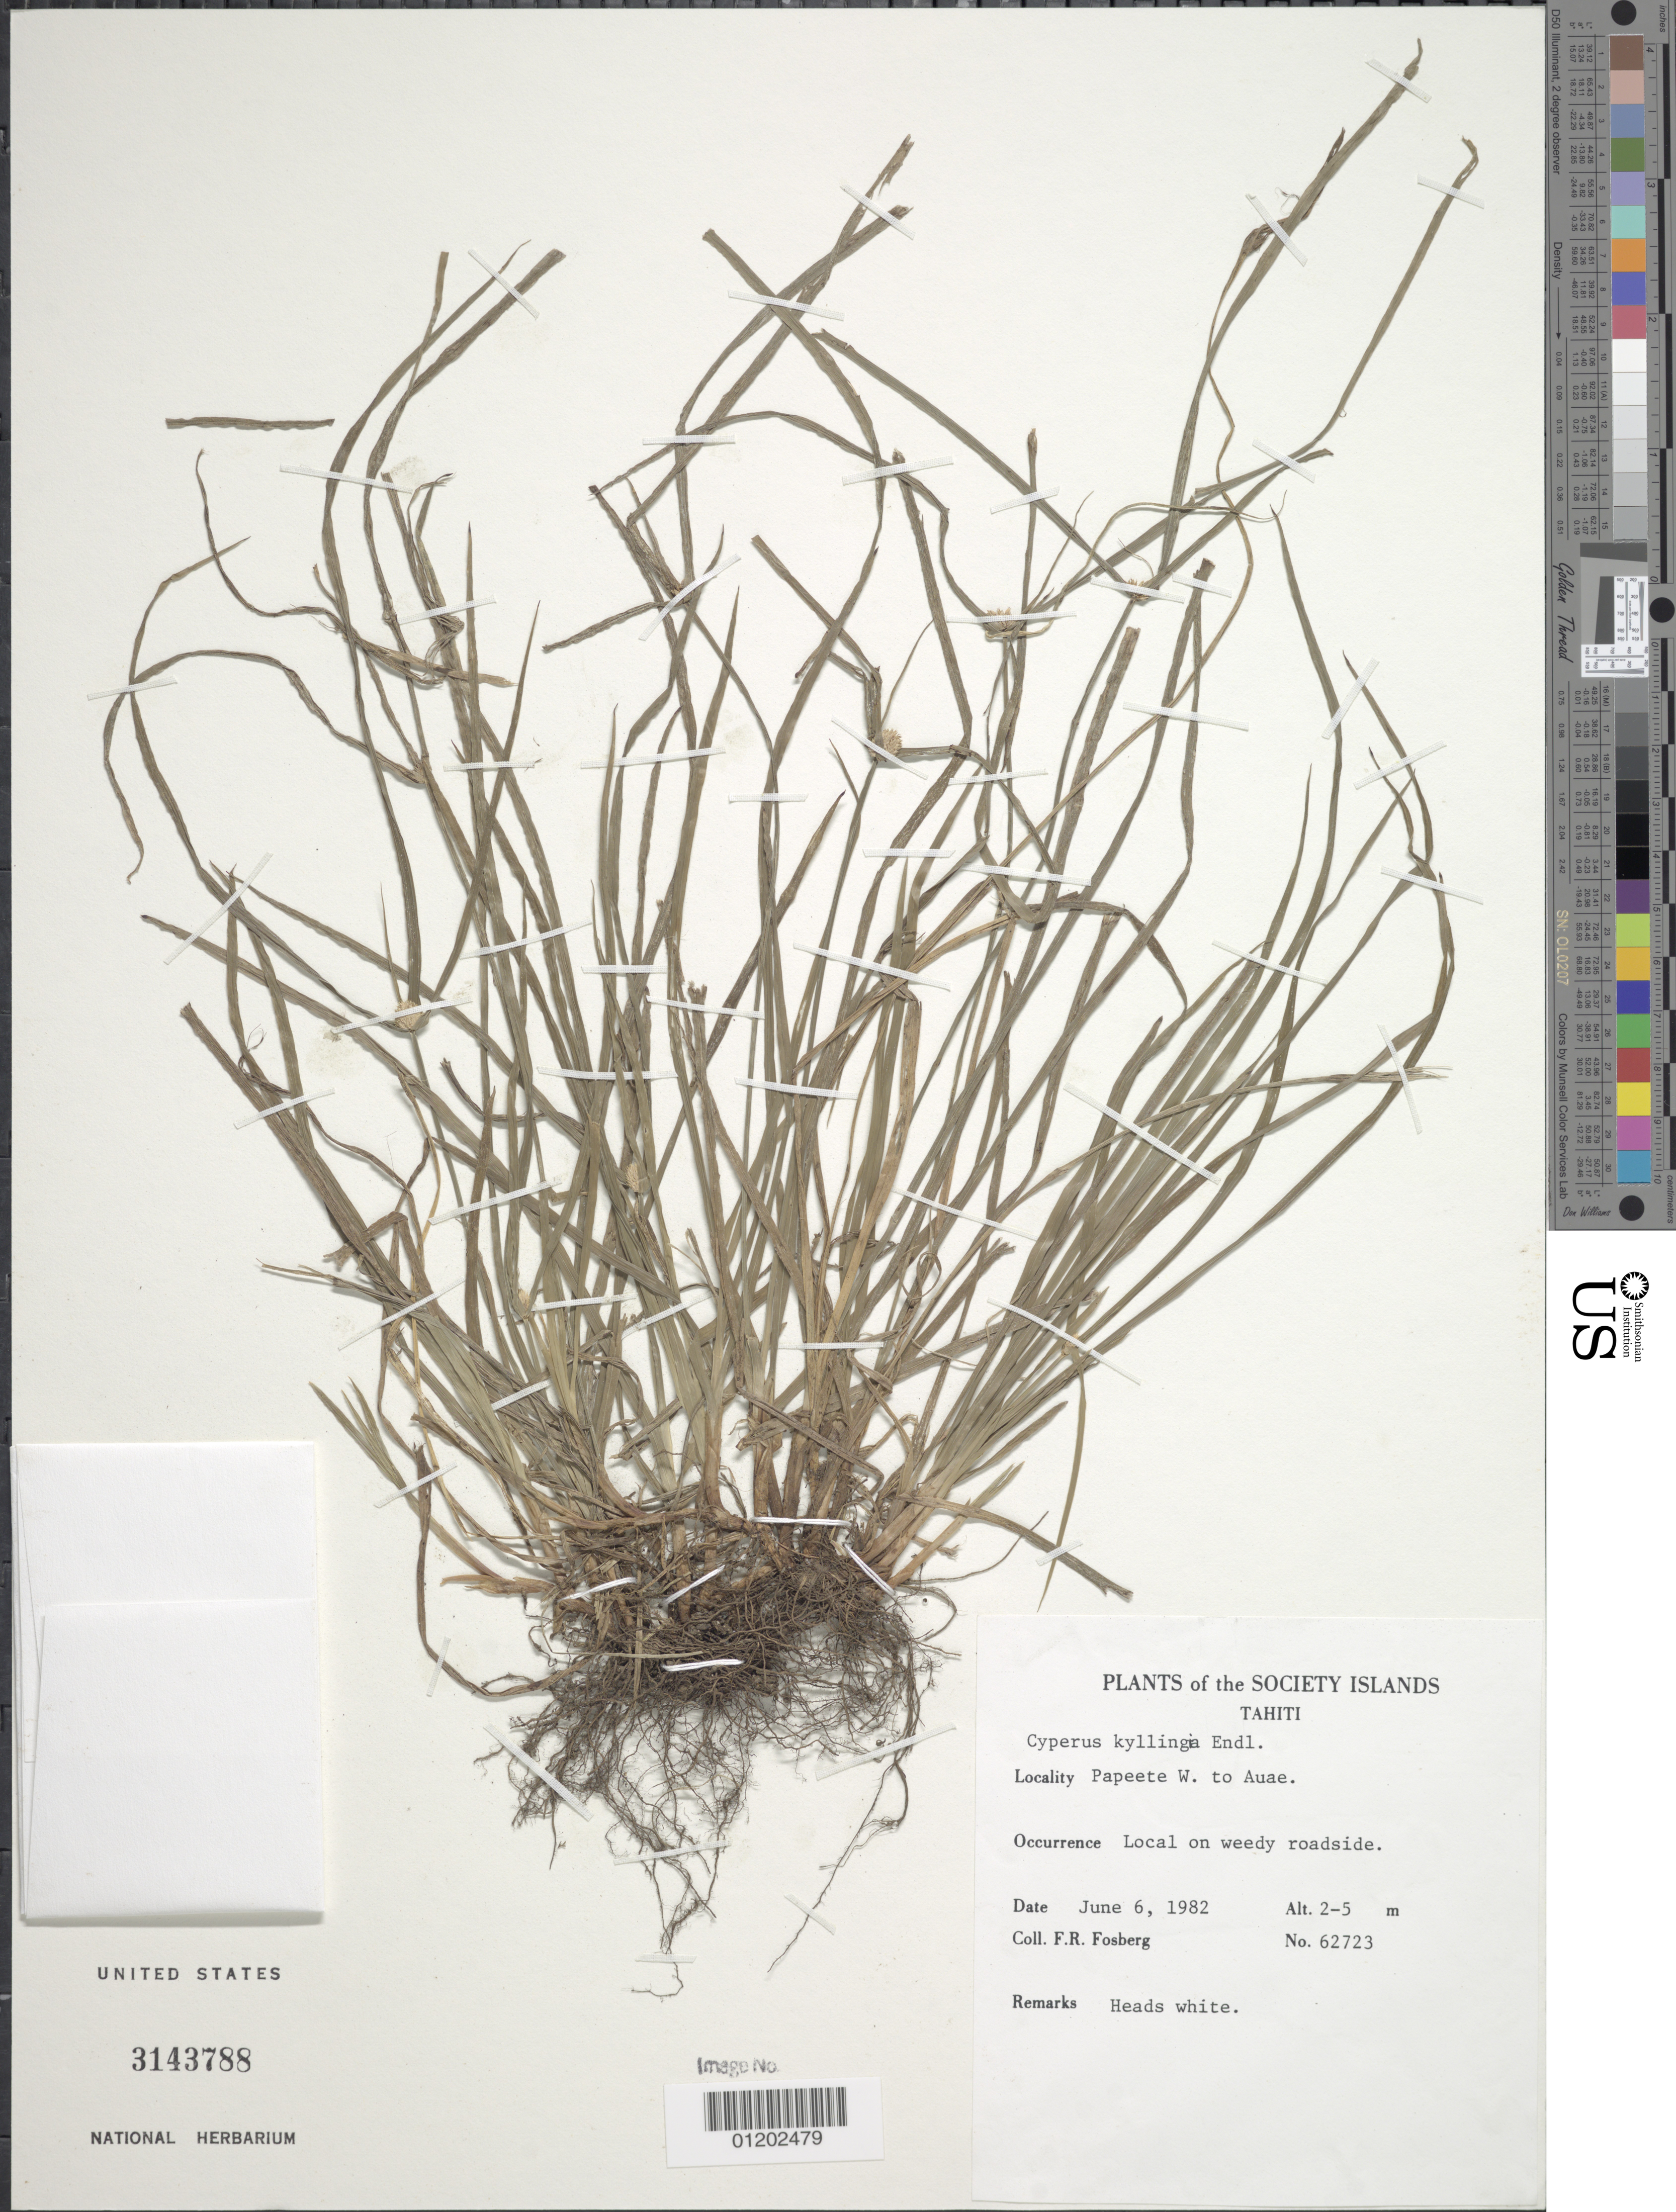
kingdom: Plantae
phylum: Tracheophyta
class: Liliopsida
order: Poales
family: Cyperaceae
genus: Cyperus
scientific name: Cyperus mindorensis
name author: (Steud.) Huygh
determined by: Strong, M. T., (US), Smithsonian Institution - National Museum of Natural History (UNITED STATES)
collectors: F. R. Fosberg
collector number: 62723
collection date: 1982-06-06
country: French Polynesia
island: Tahiti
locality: Papeete W. to Auae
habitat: weedy roadside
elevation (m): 2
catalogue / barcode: US 3143788